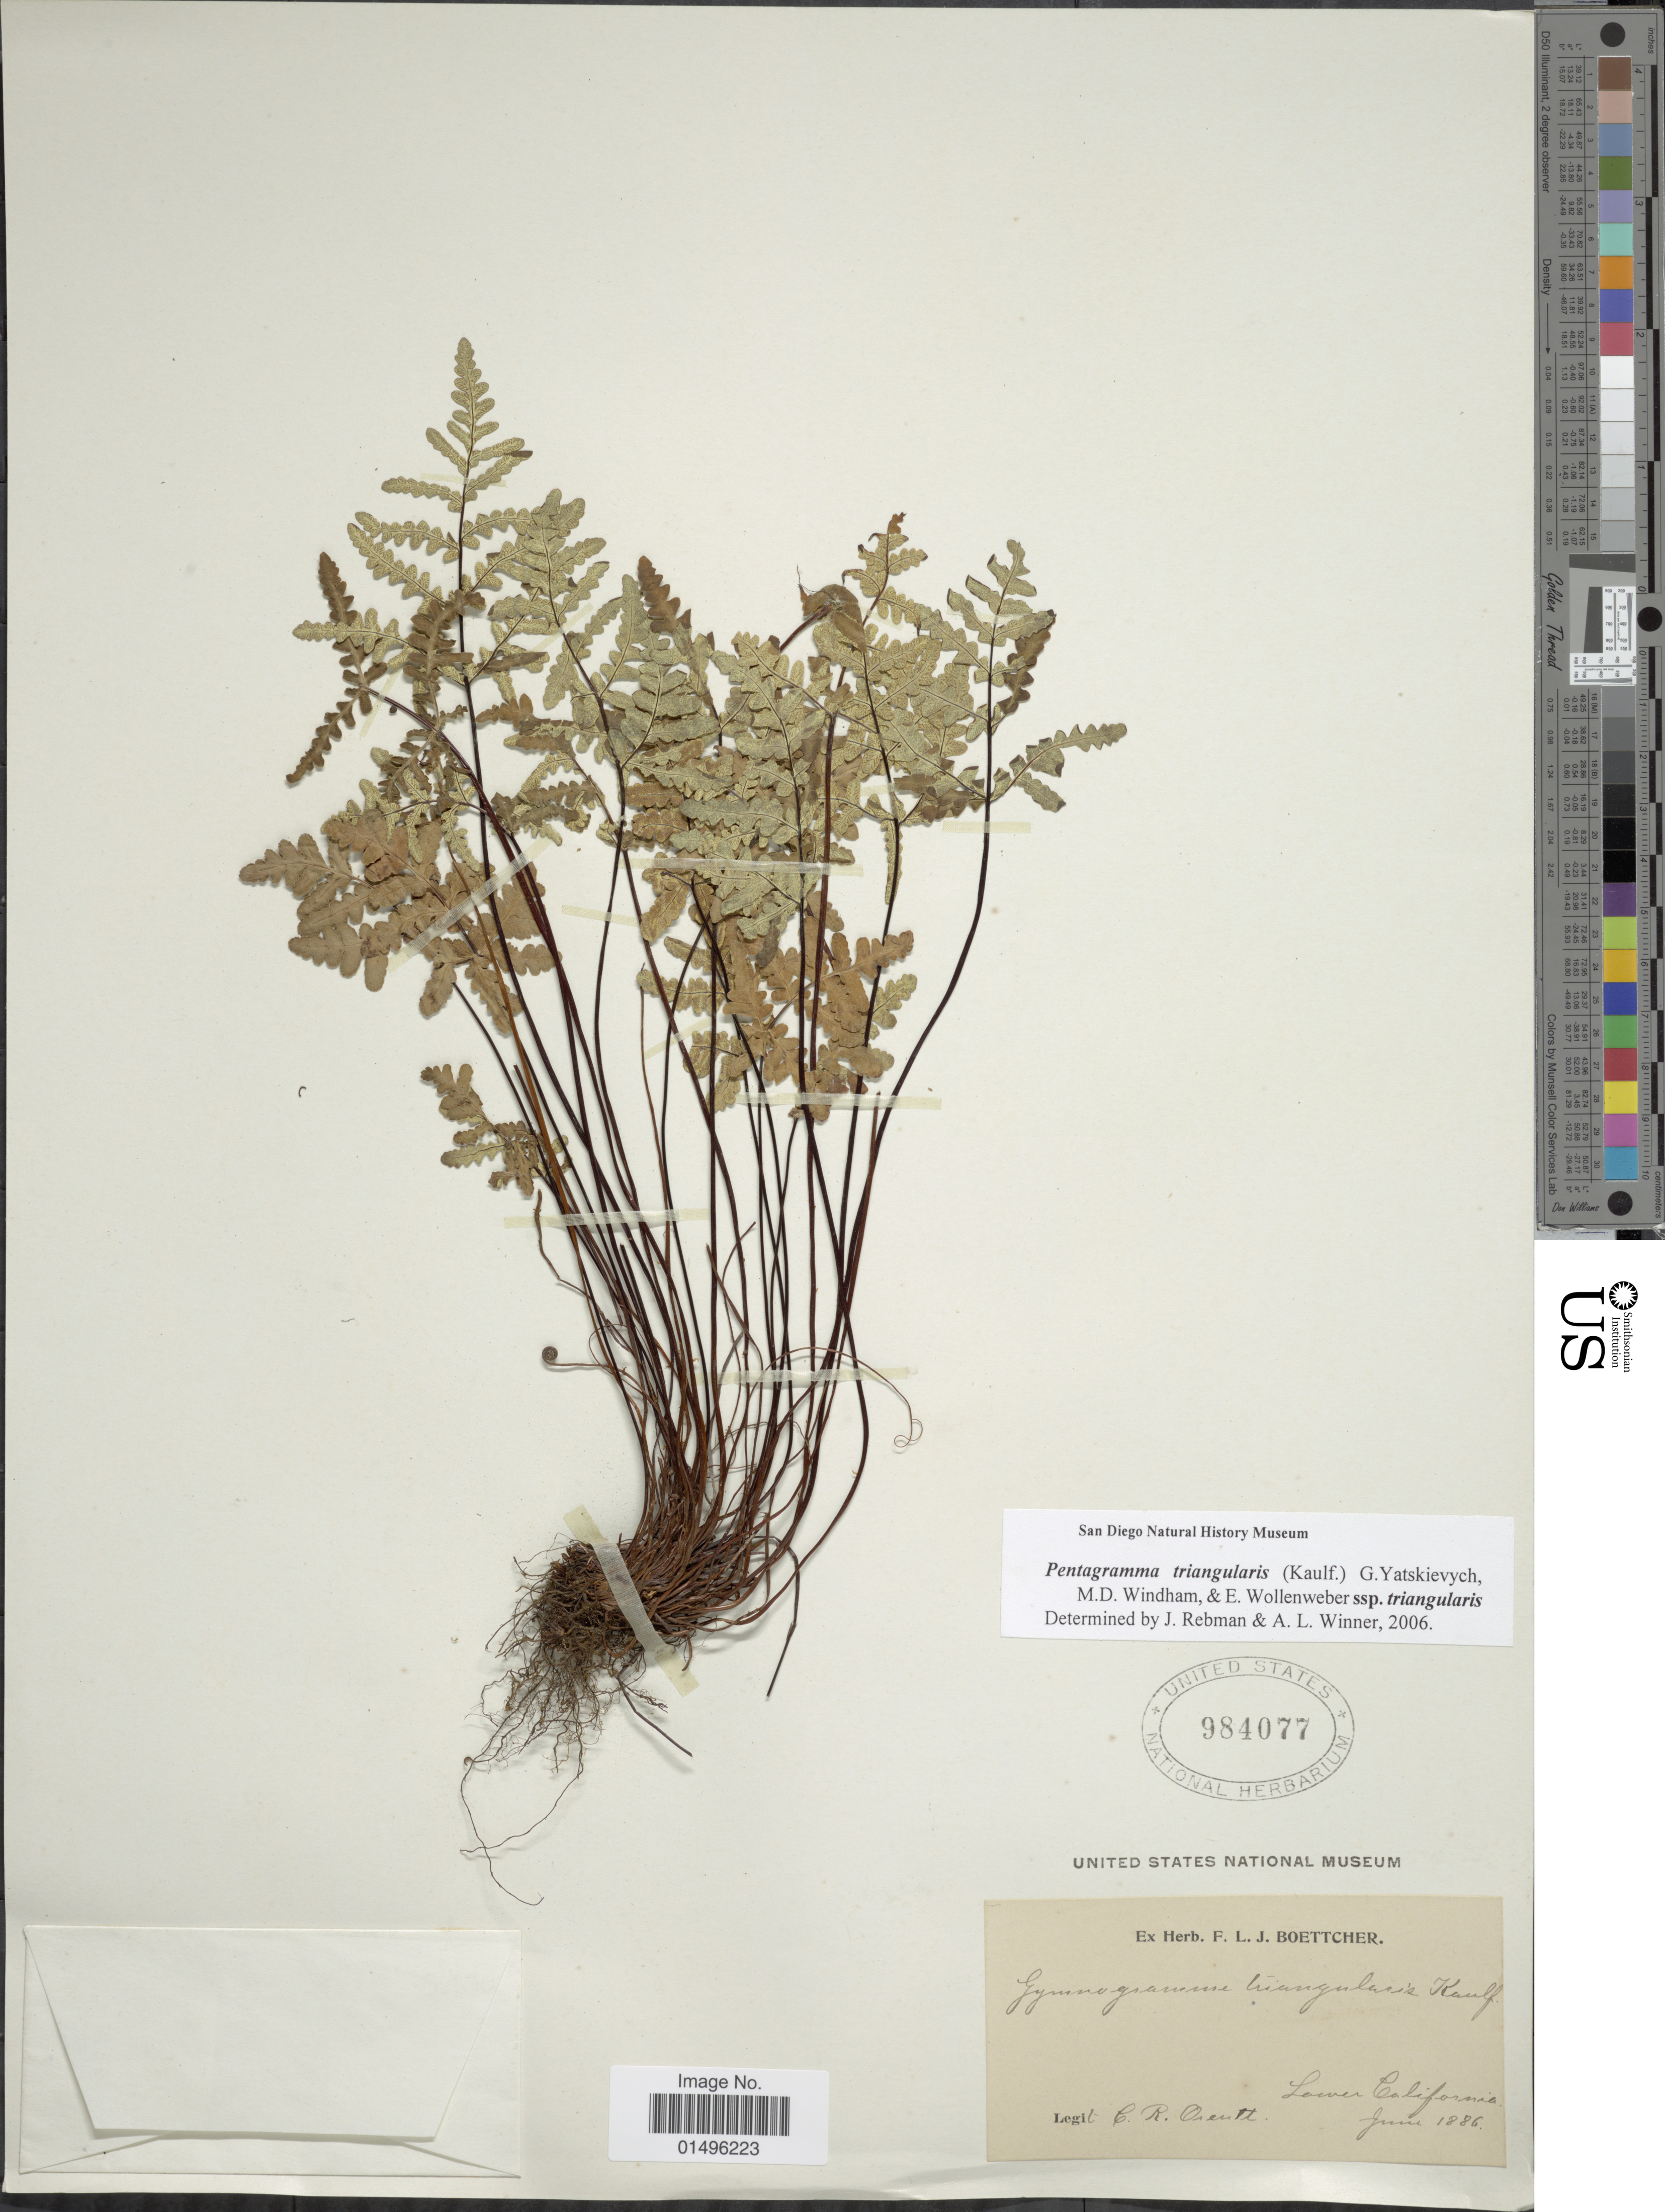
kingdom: Plantae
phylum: Tracheophyta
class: Polypodiopsida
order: Polypodiales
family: Pteridaceae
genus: Pentagramma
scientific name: Pentagramma triangularis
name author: (Kaulf.) Yatsk. et al.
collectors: C. R. Orcutt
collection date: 1886-06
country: Mexico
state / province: Baja California Norte / Baja California Sur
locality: Lower California.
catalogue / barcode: US 984077